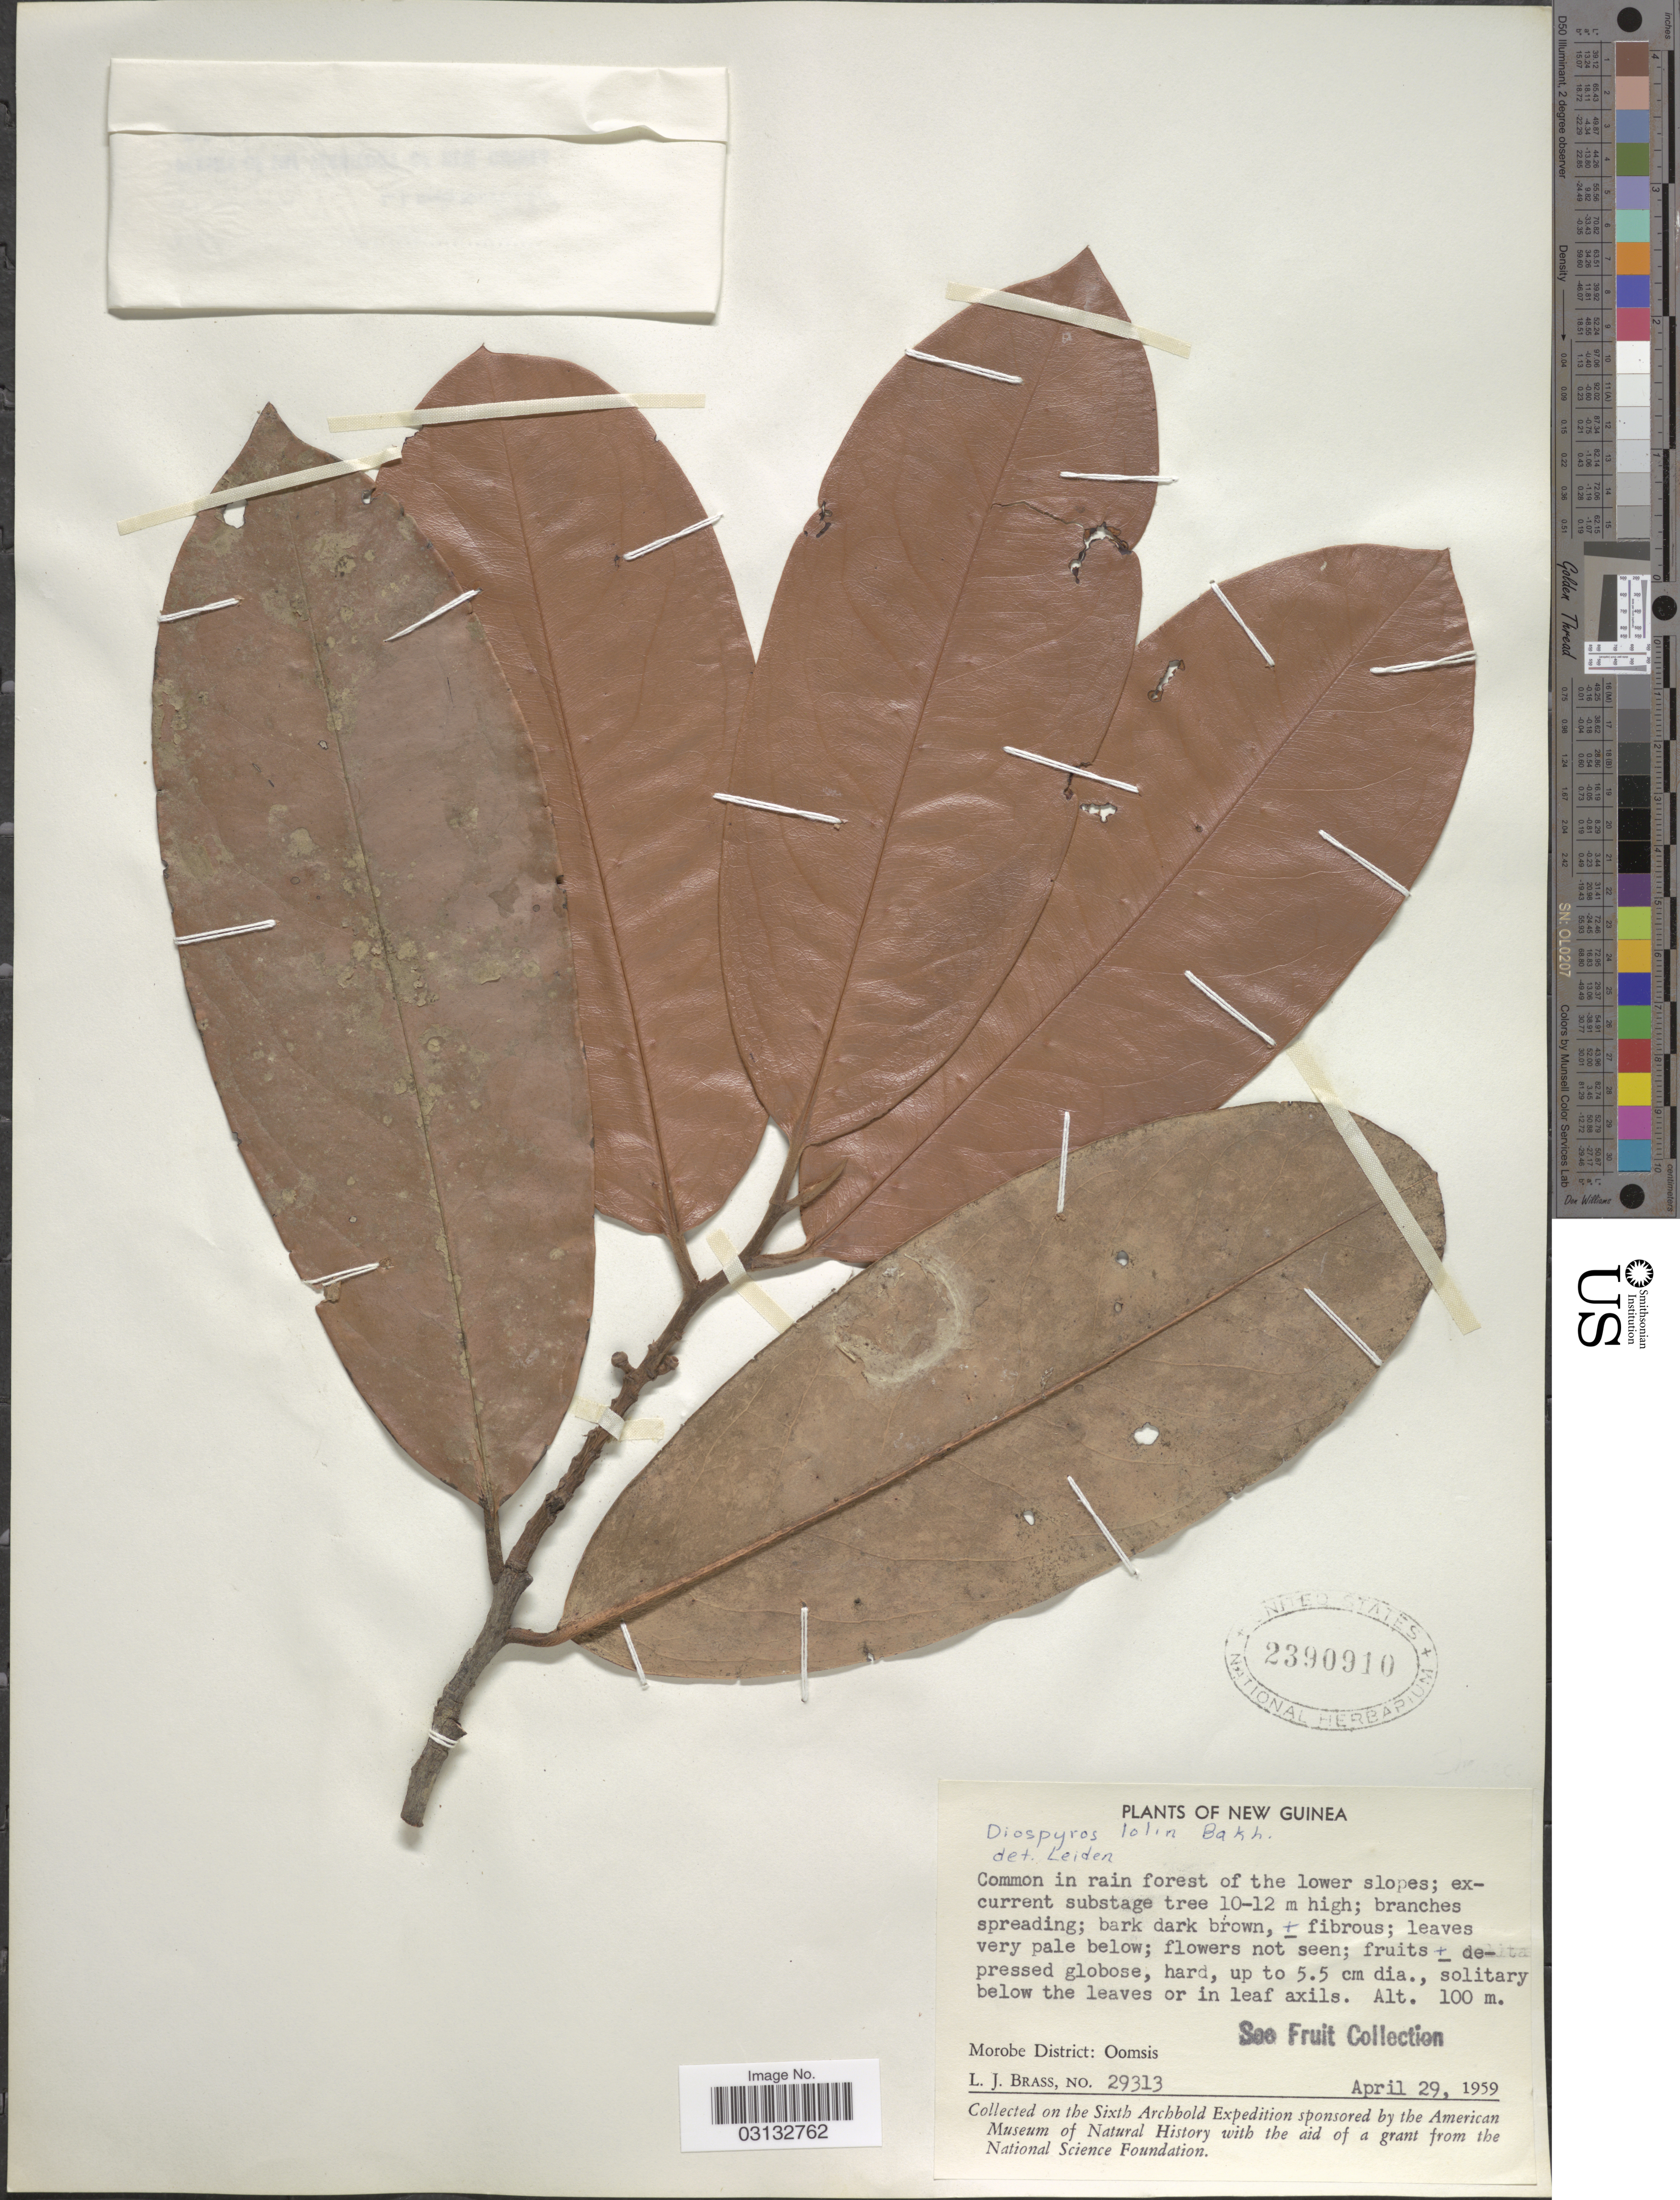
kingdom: Plantae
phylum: Tracheophyta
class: Magnoliopsida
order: Ericales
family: Ebenaceae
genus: Diospyros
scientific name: Diospyros lolin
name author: Bakh.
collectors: L. J. Brass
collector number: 29313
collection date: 1959-04-29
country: Papua New Guinea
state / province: Morobe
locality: New Guinea. Morobe District: Oomsis.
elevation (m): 100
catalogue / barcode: US 2390910